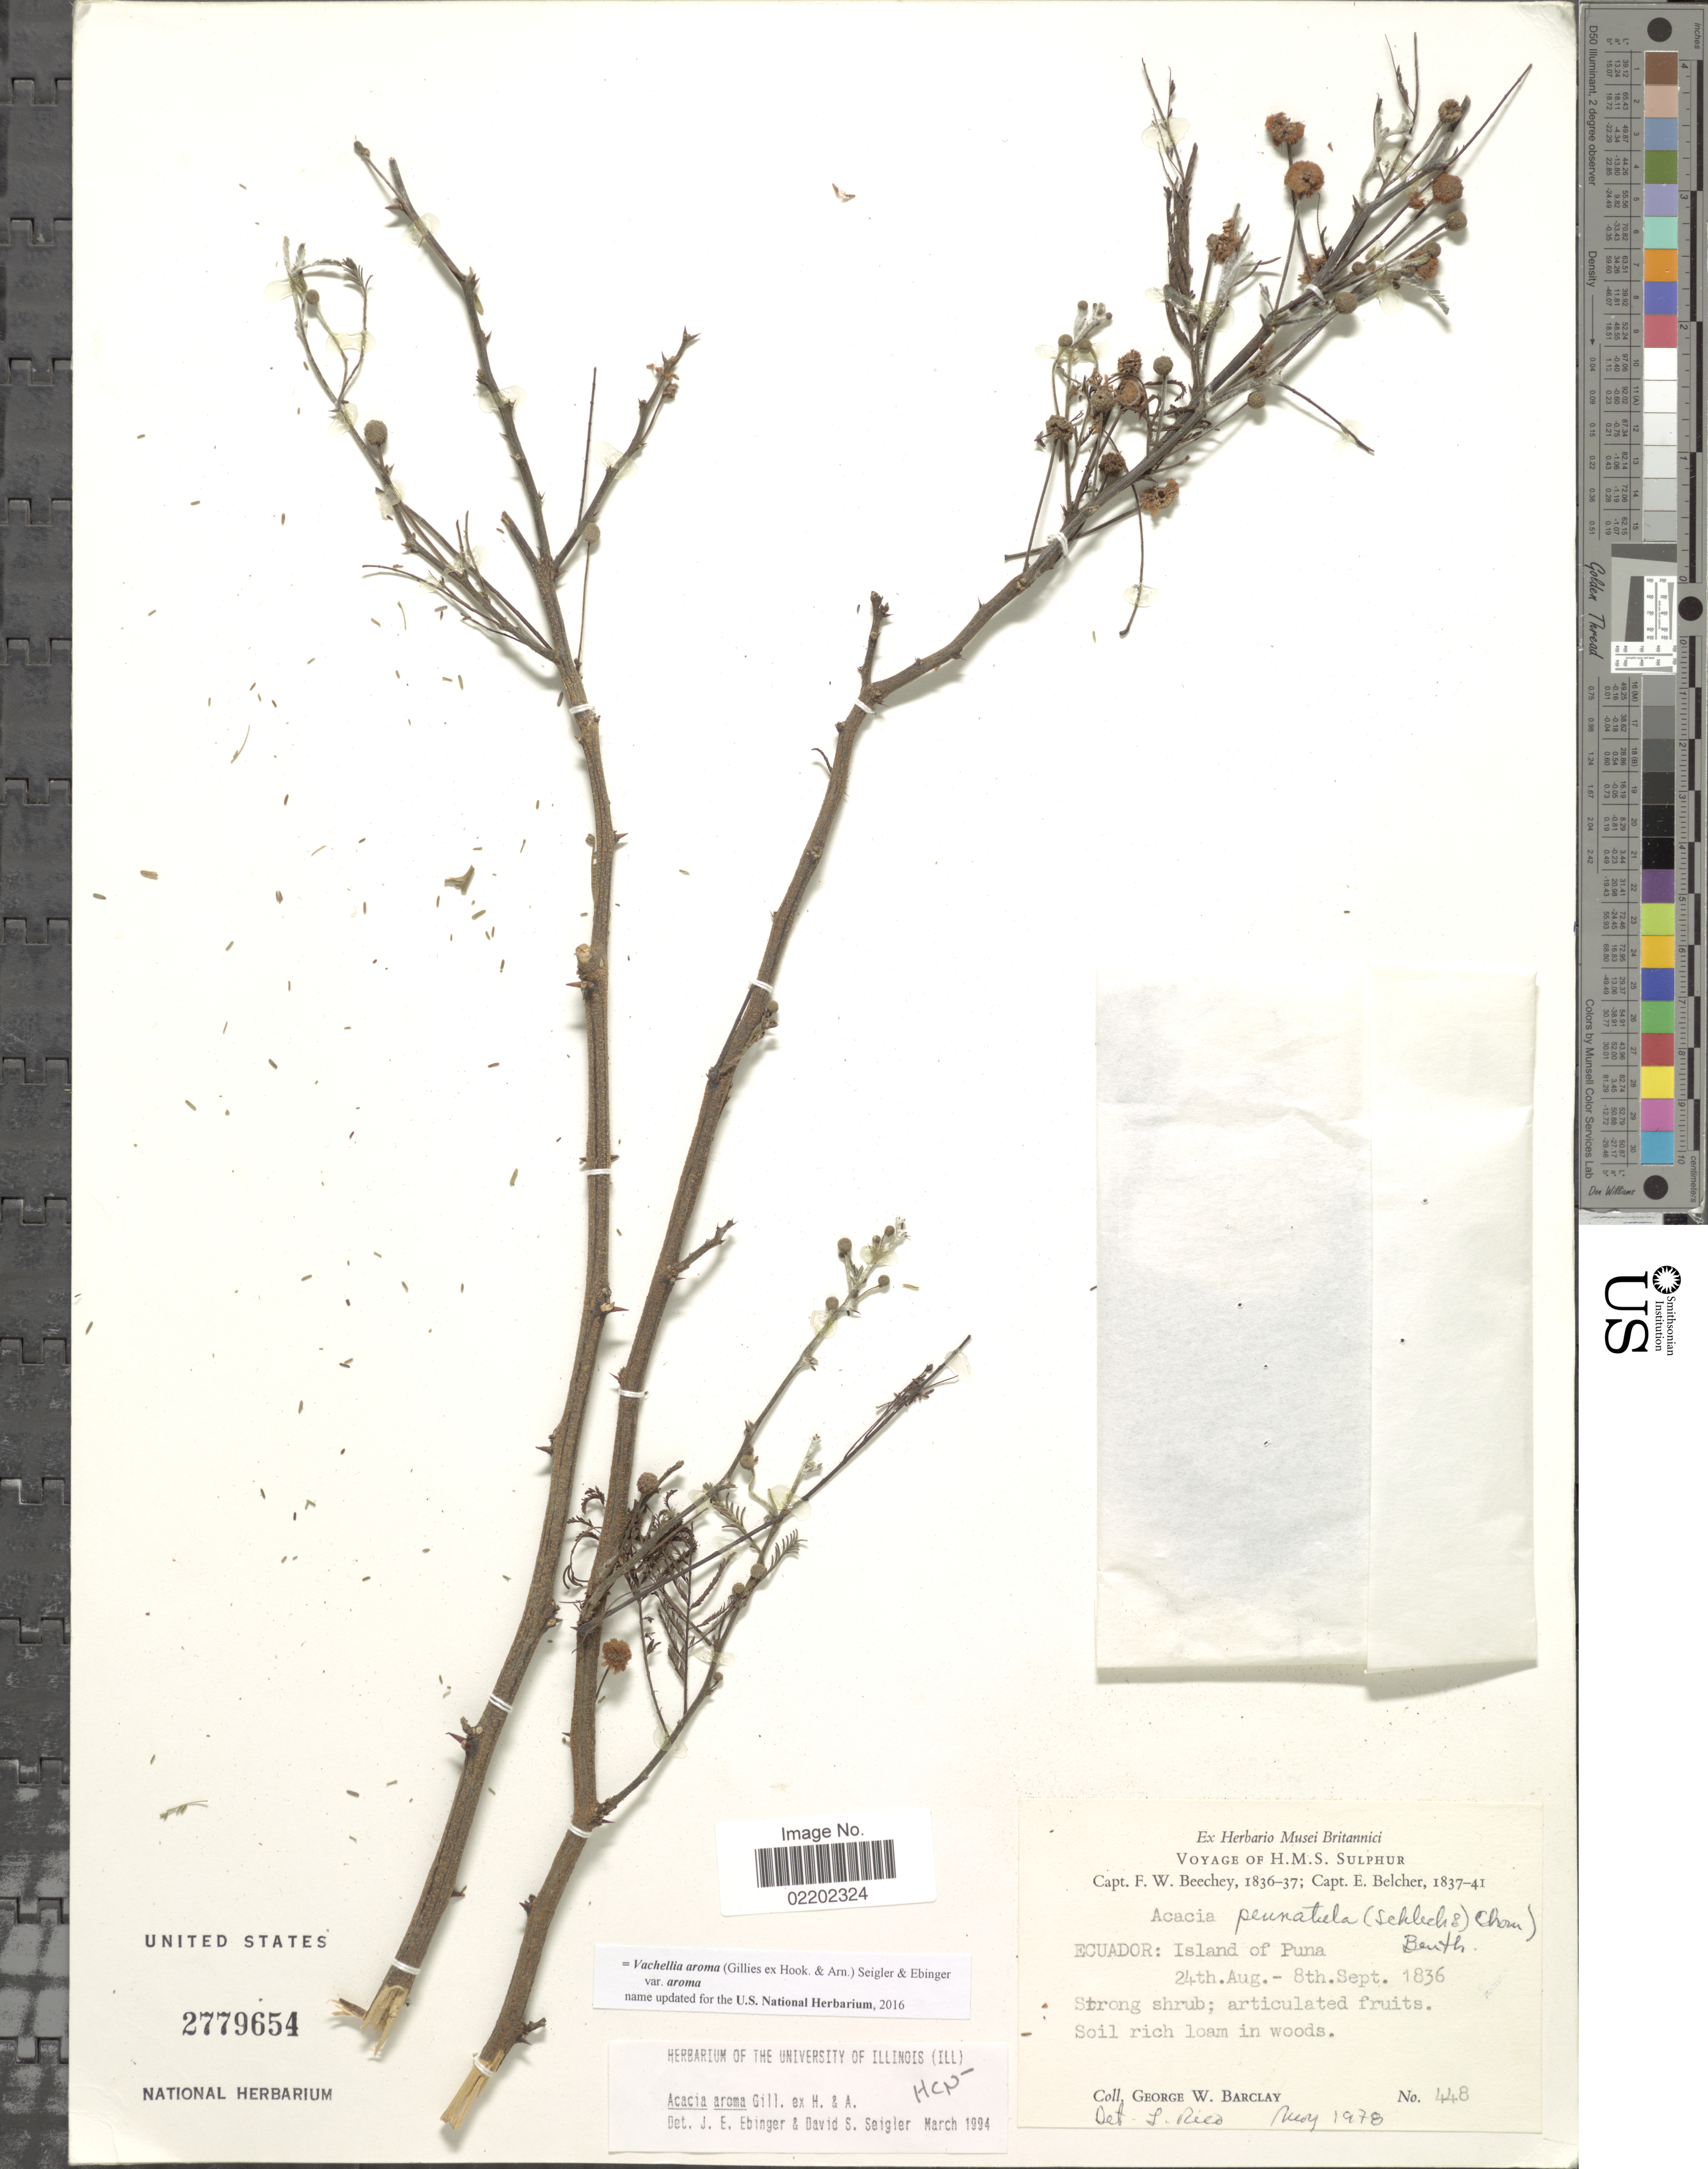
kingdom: Plantae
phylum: Tracheophyta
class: Magnoliopsida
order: Fabales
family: Fabaceae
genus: Vachellia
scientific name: Vachellia aroma var. aroma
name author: (Gillies ex Hook. & Arn.) Seigler & Ebinger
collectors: G. W. Barclay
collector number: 448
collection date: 1836-08-24/1836-09-08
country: Ecuador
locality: Island of Puna, Soil rich loam in woods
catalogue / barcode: US 2779654